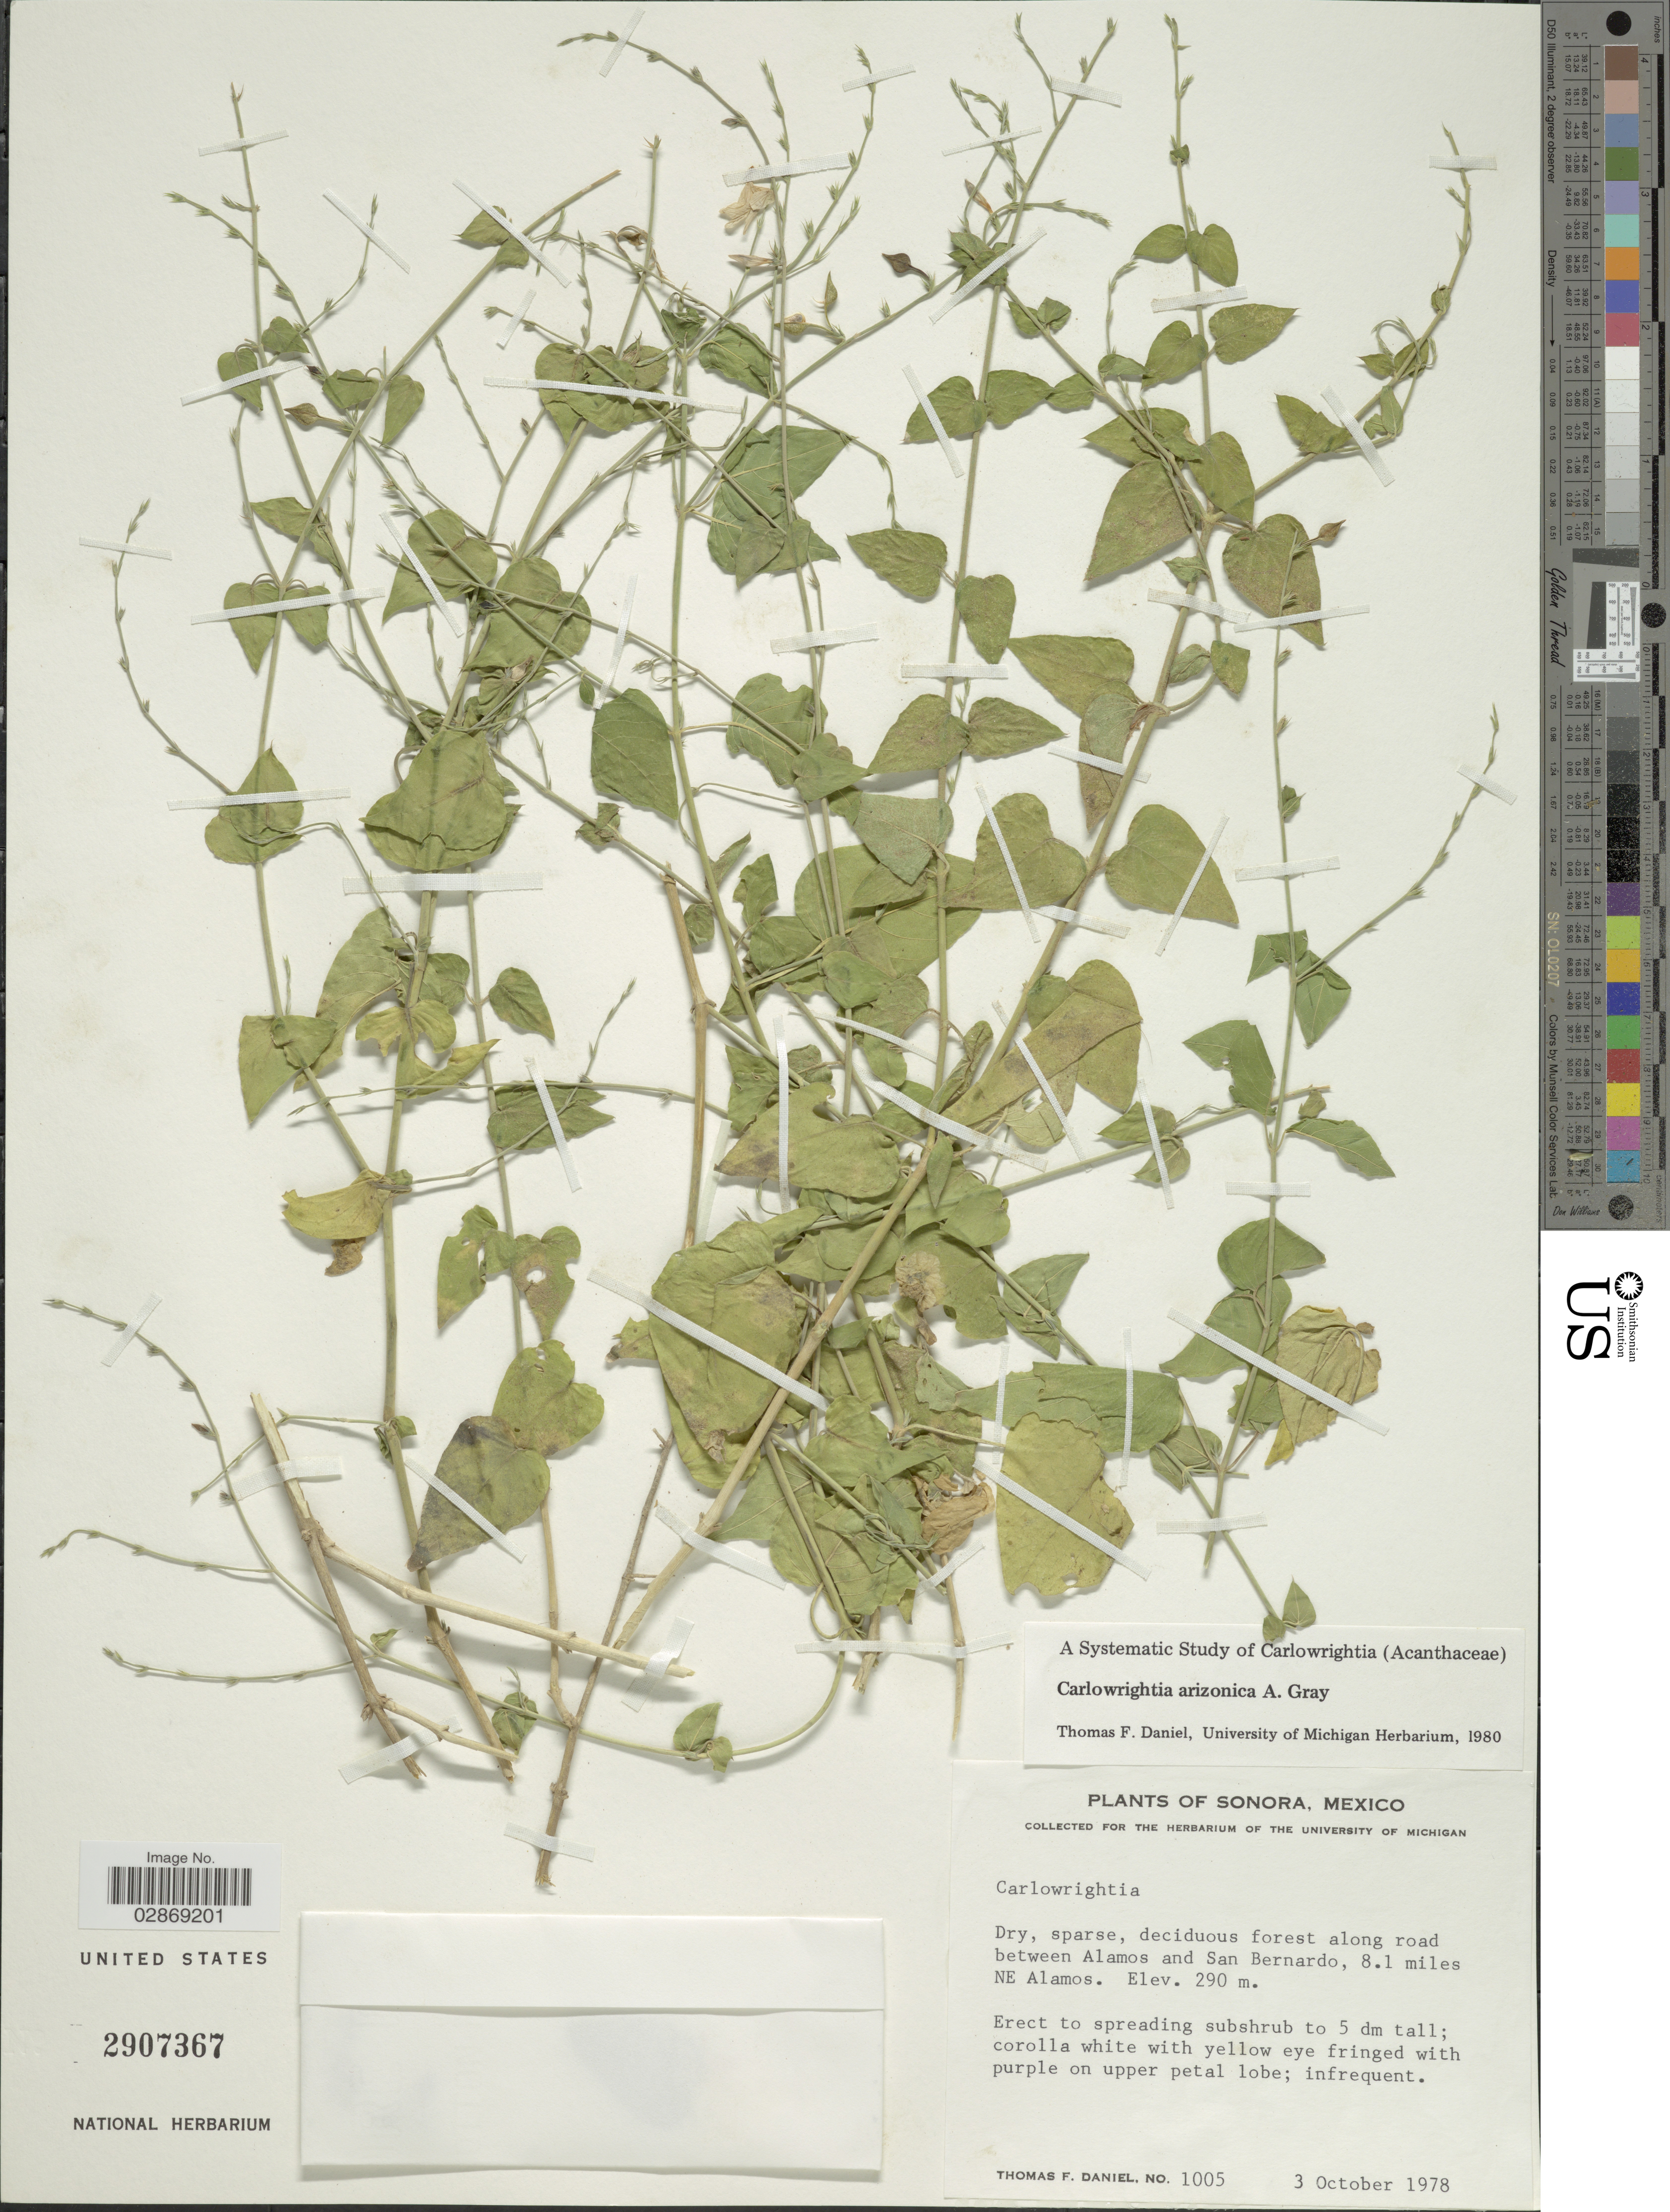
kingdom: Plantae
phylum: Tracheophyta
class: Magnoliopsida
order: Lamiales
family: Acanthaceae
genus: Carlowrightia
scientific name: Carlowrightia arizonica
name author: A. Gray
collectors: T. F. Daniel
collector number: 1005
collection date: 1978-10-03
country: Mexico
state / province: Sonora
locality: Forest along road between Alamos and San Bernardo, 8.1 miles NE Alamos.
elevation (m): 290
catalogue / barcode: US 2907367